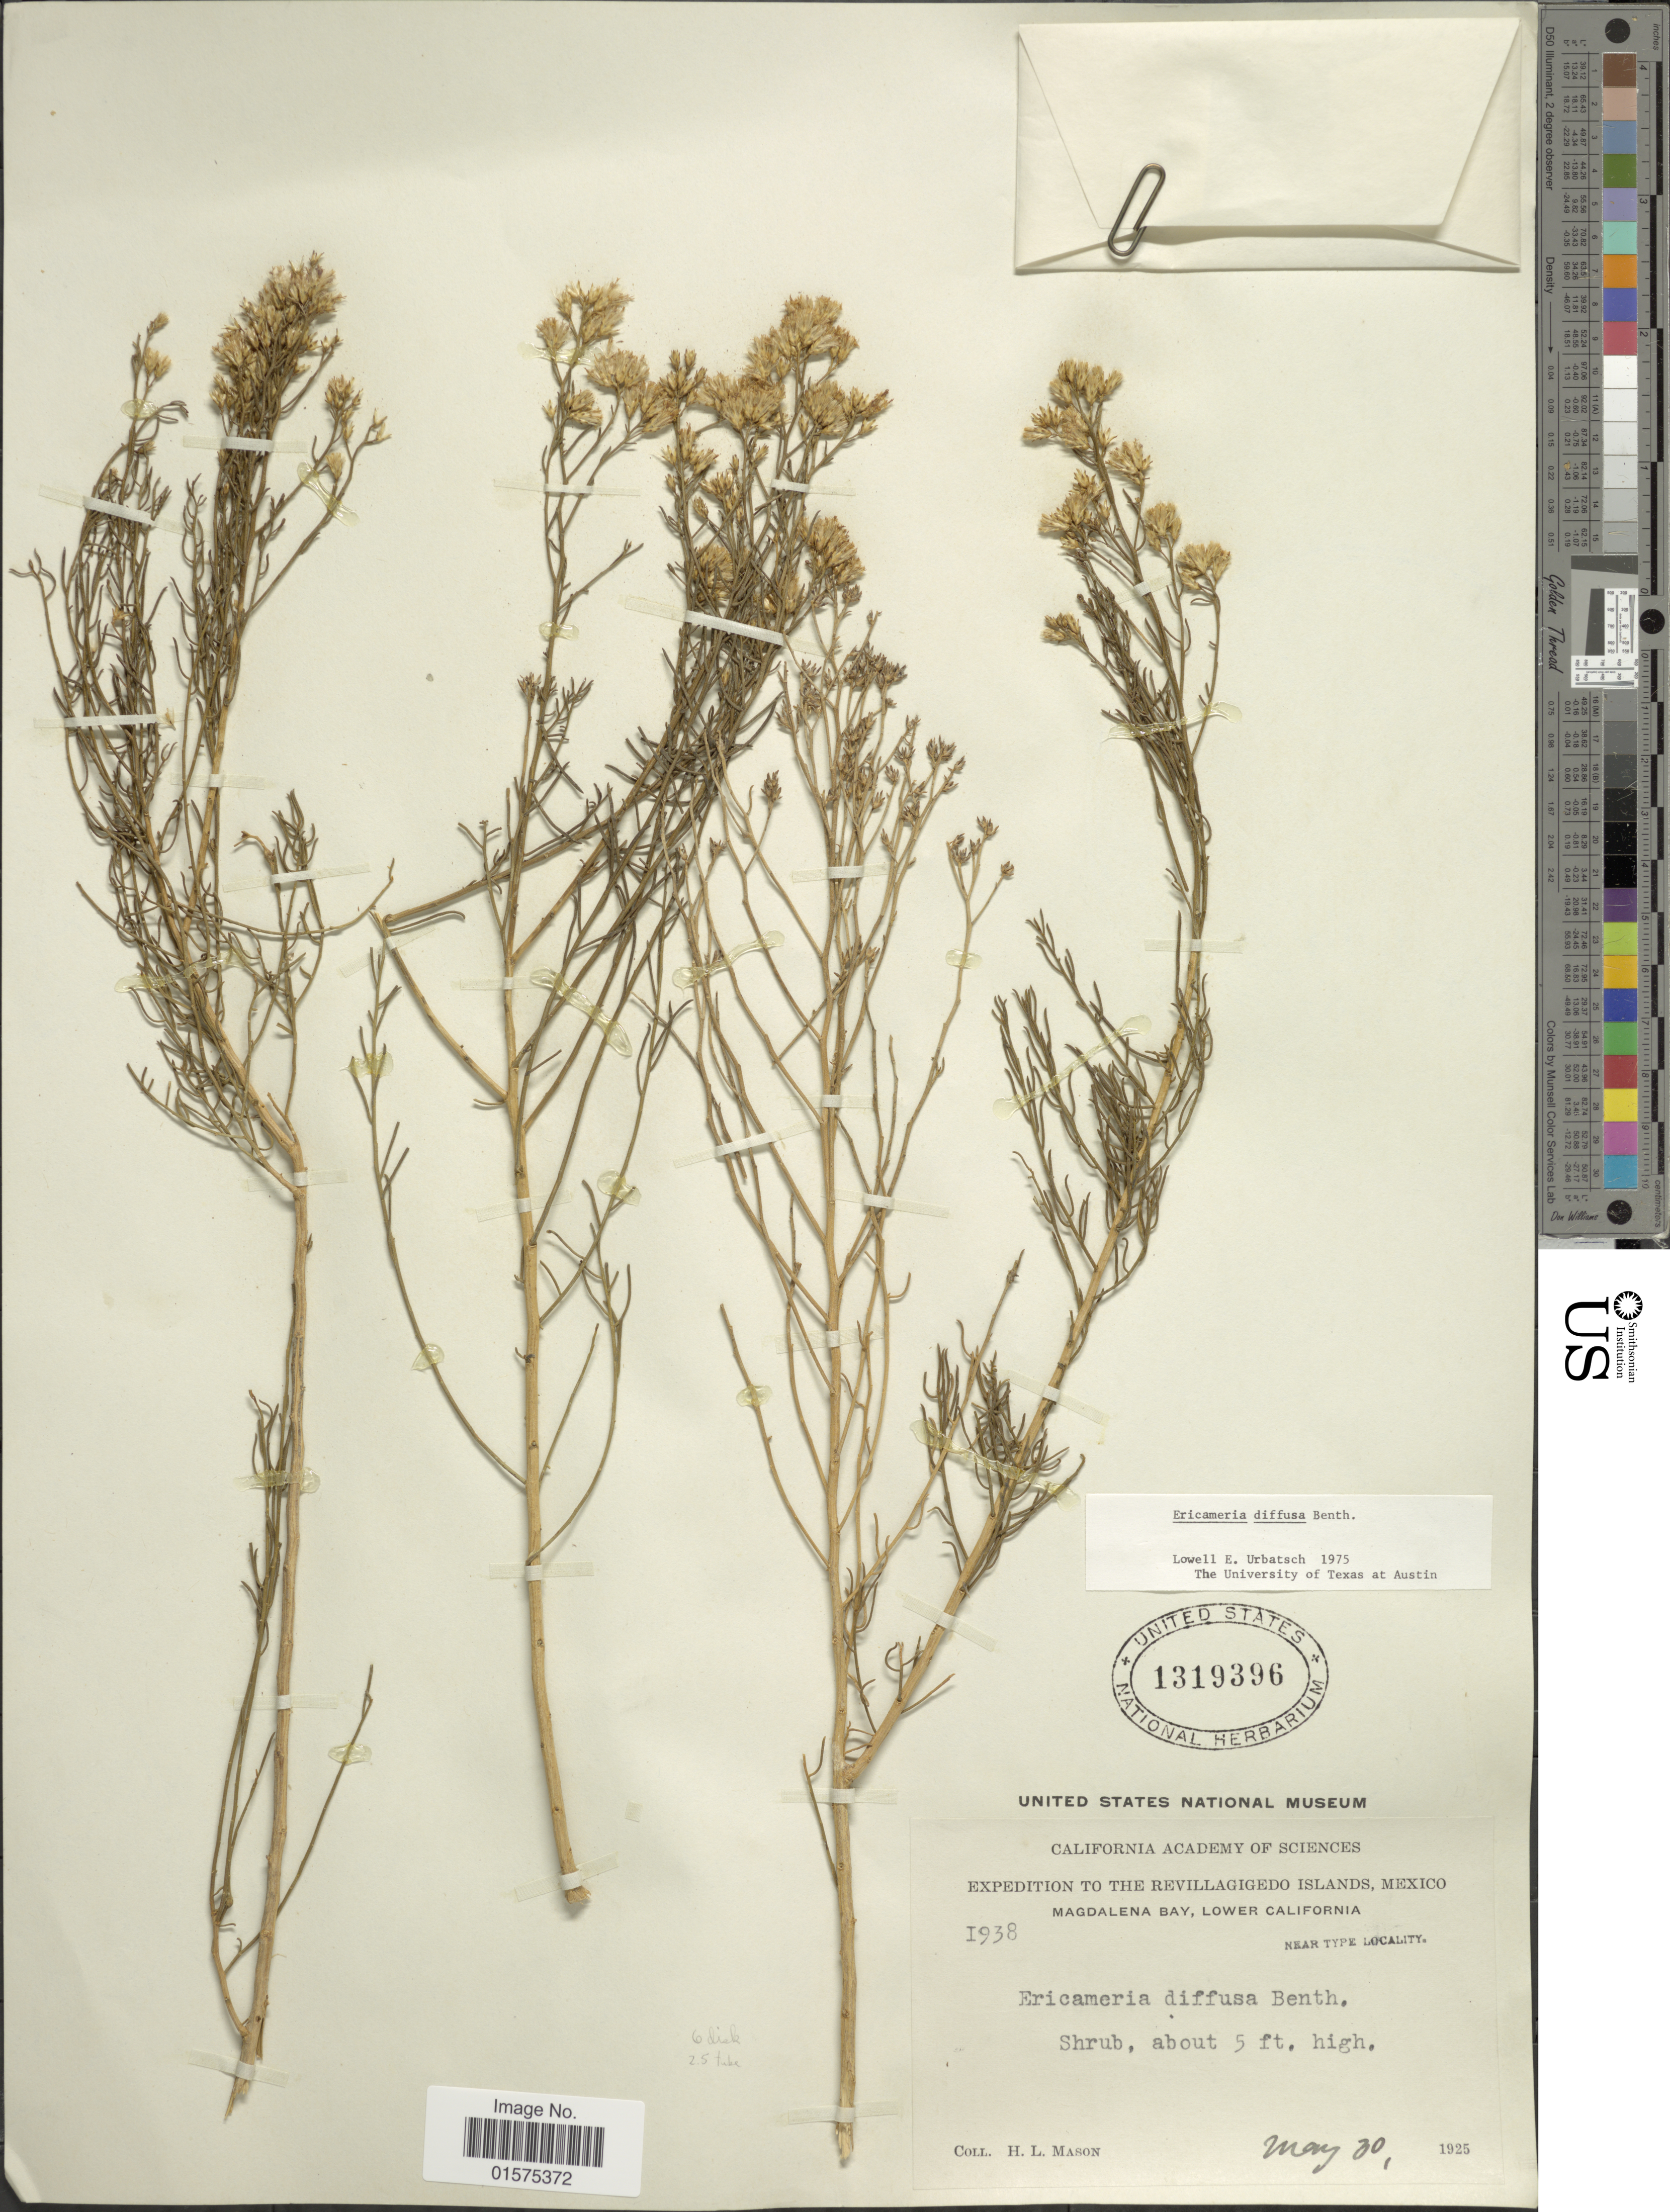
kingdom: Plantae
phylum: Tracheophyta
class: Magnoliopsida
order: Asterales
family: Asteraceae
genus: Xylothamia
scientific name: Xylothamia diffusa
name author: (Benth.) G.L. Nesom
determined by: Urbatsch, Lowell E., Curator (LSU), Louisiana State University (UNITED STATES)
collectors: H. L. Mason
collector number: I938*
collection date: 1925-05-30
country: Mexico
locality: Magdalena Bay, Lower California. Revillagigedo Islands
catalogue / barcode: US 1319396